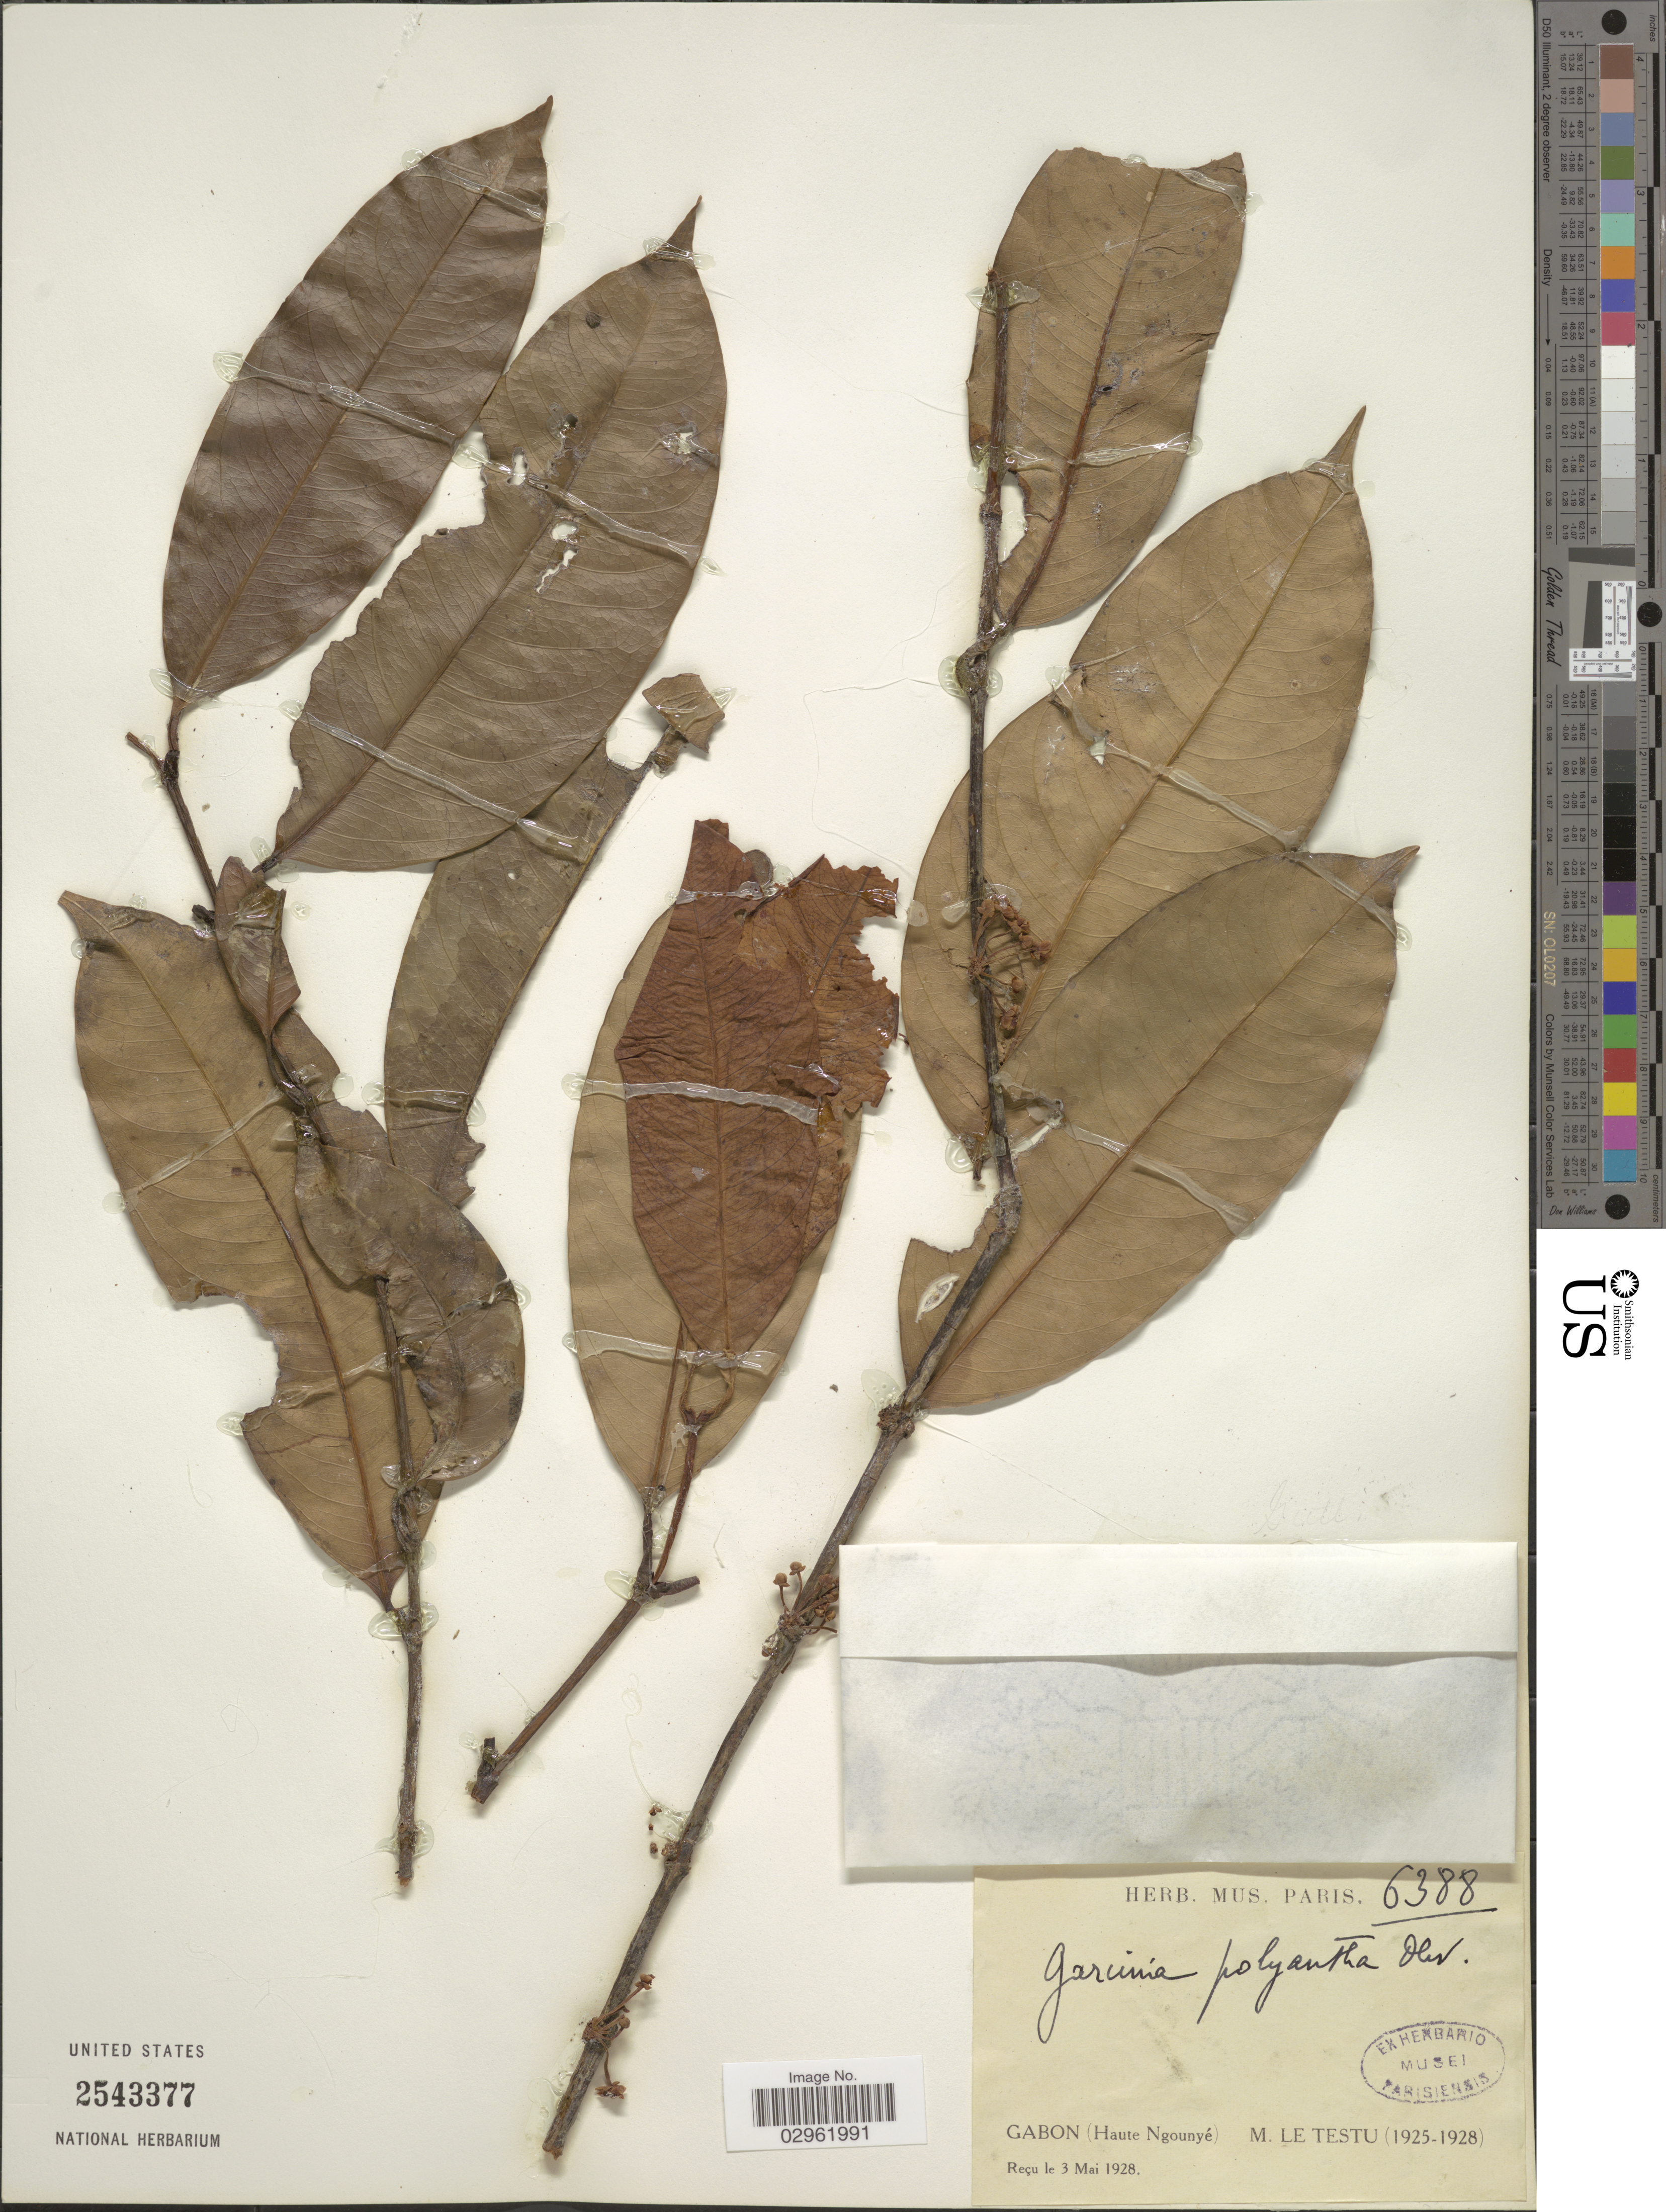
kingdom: Plantae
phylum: Tracheophyta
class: Magnoliopsida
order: Malpighiales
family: Clusiaceae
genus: Garcinia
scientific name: Garcinia polyantha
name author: Oliv.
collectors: M. Le Testu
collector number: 6388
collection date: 1925/1928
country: Gabon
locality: Haute Ngounyé.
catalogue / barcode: US 2543377